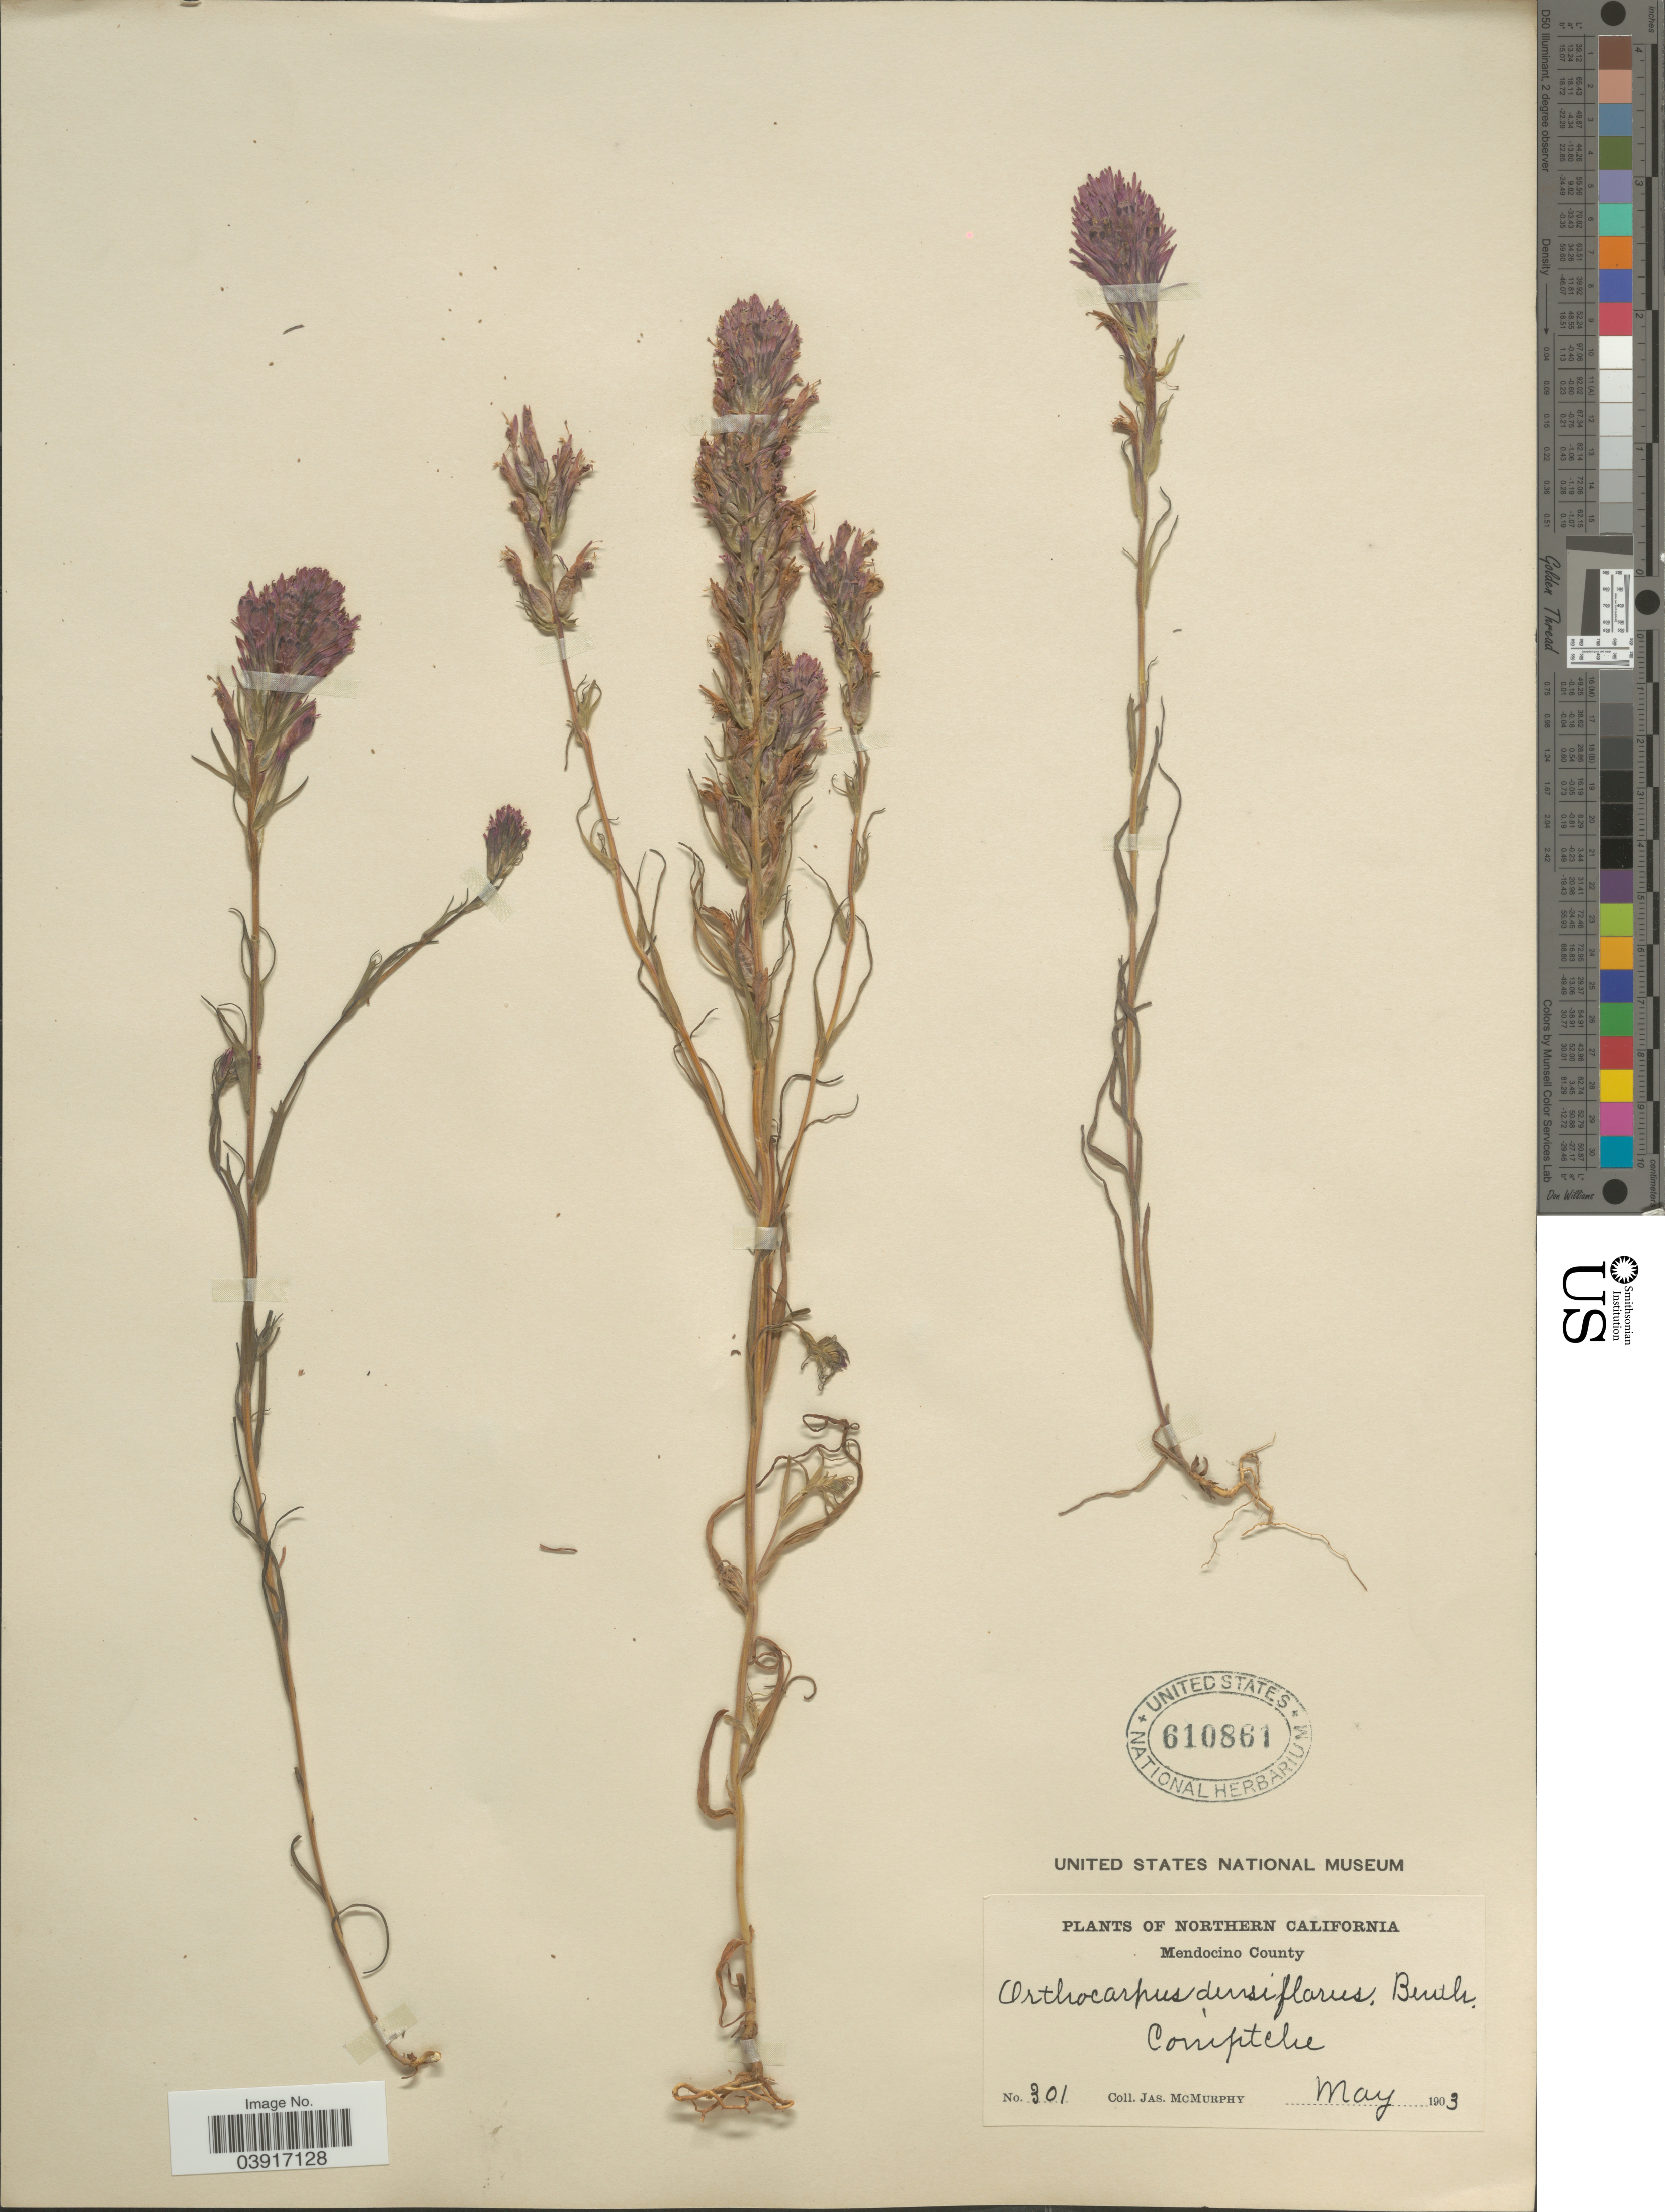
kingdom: Plantae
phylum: Tracheophyta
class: Magnoliopsida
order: Lamiales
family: Orobanchaceae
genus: Orthocarpus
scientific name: Orthocarpus densiflorus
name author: Benth.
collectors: J. McMurphy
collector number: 301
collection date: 1903-05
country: United States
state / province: California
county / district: Mendocino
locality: Northern California. Mendocino County. Comptche.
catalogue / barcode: US 610861